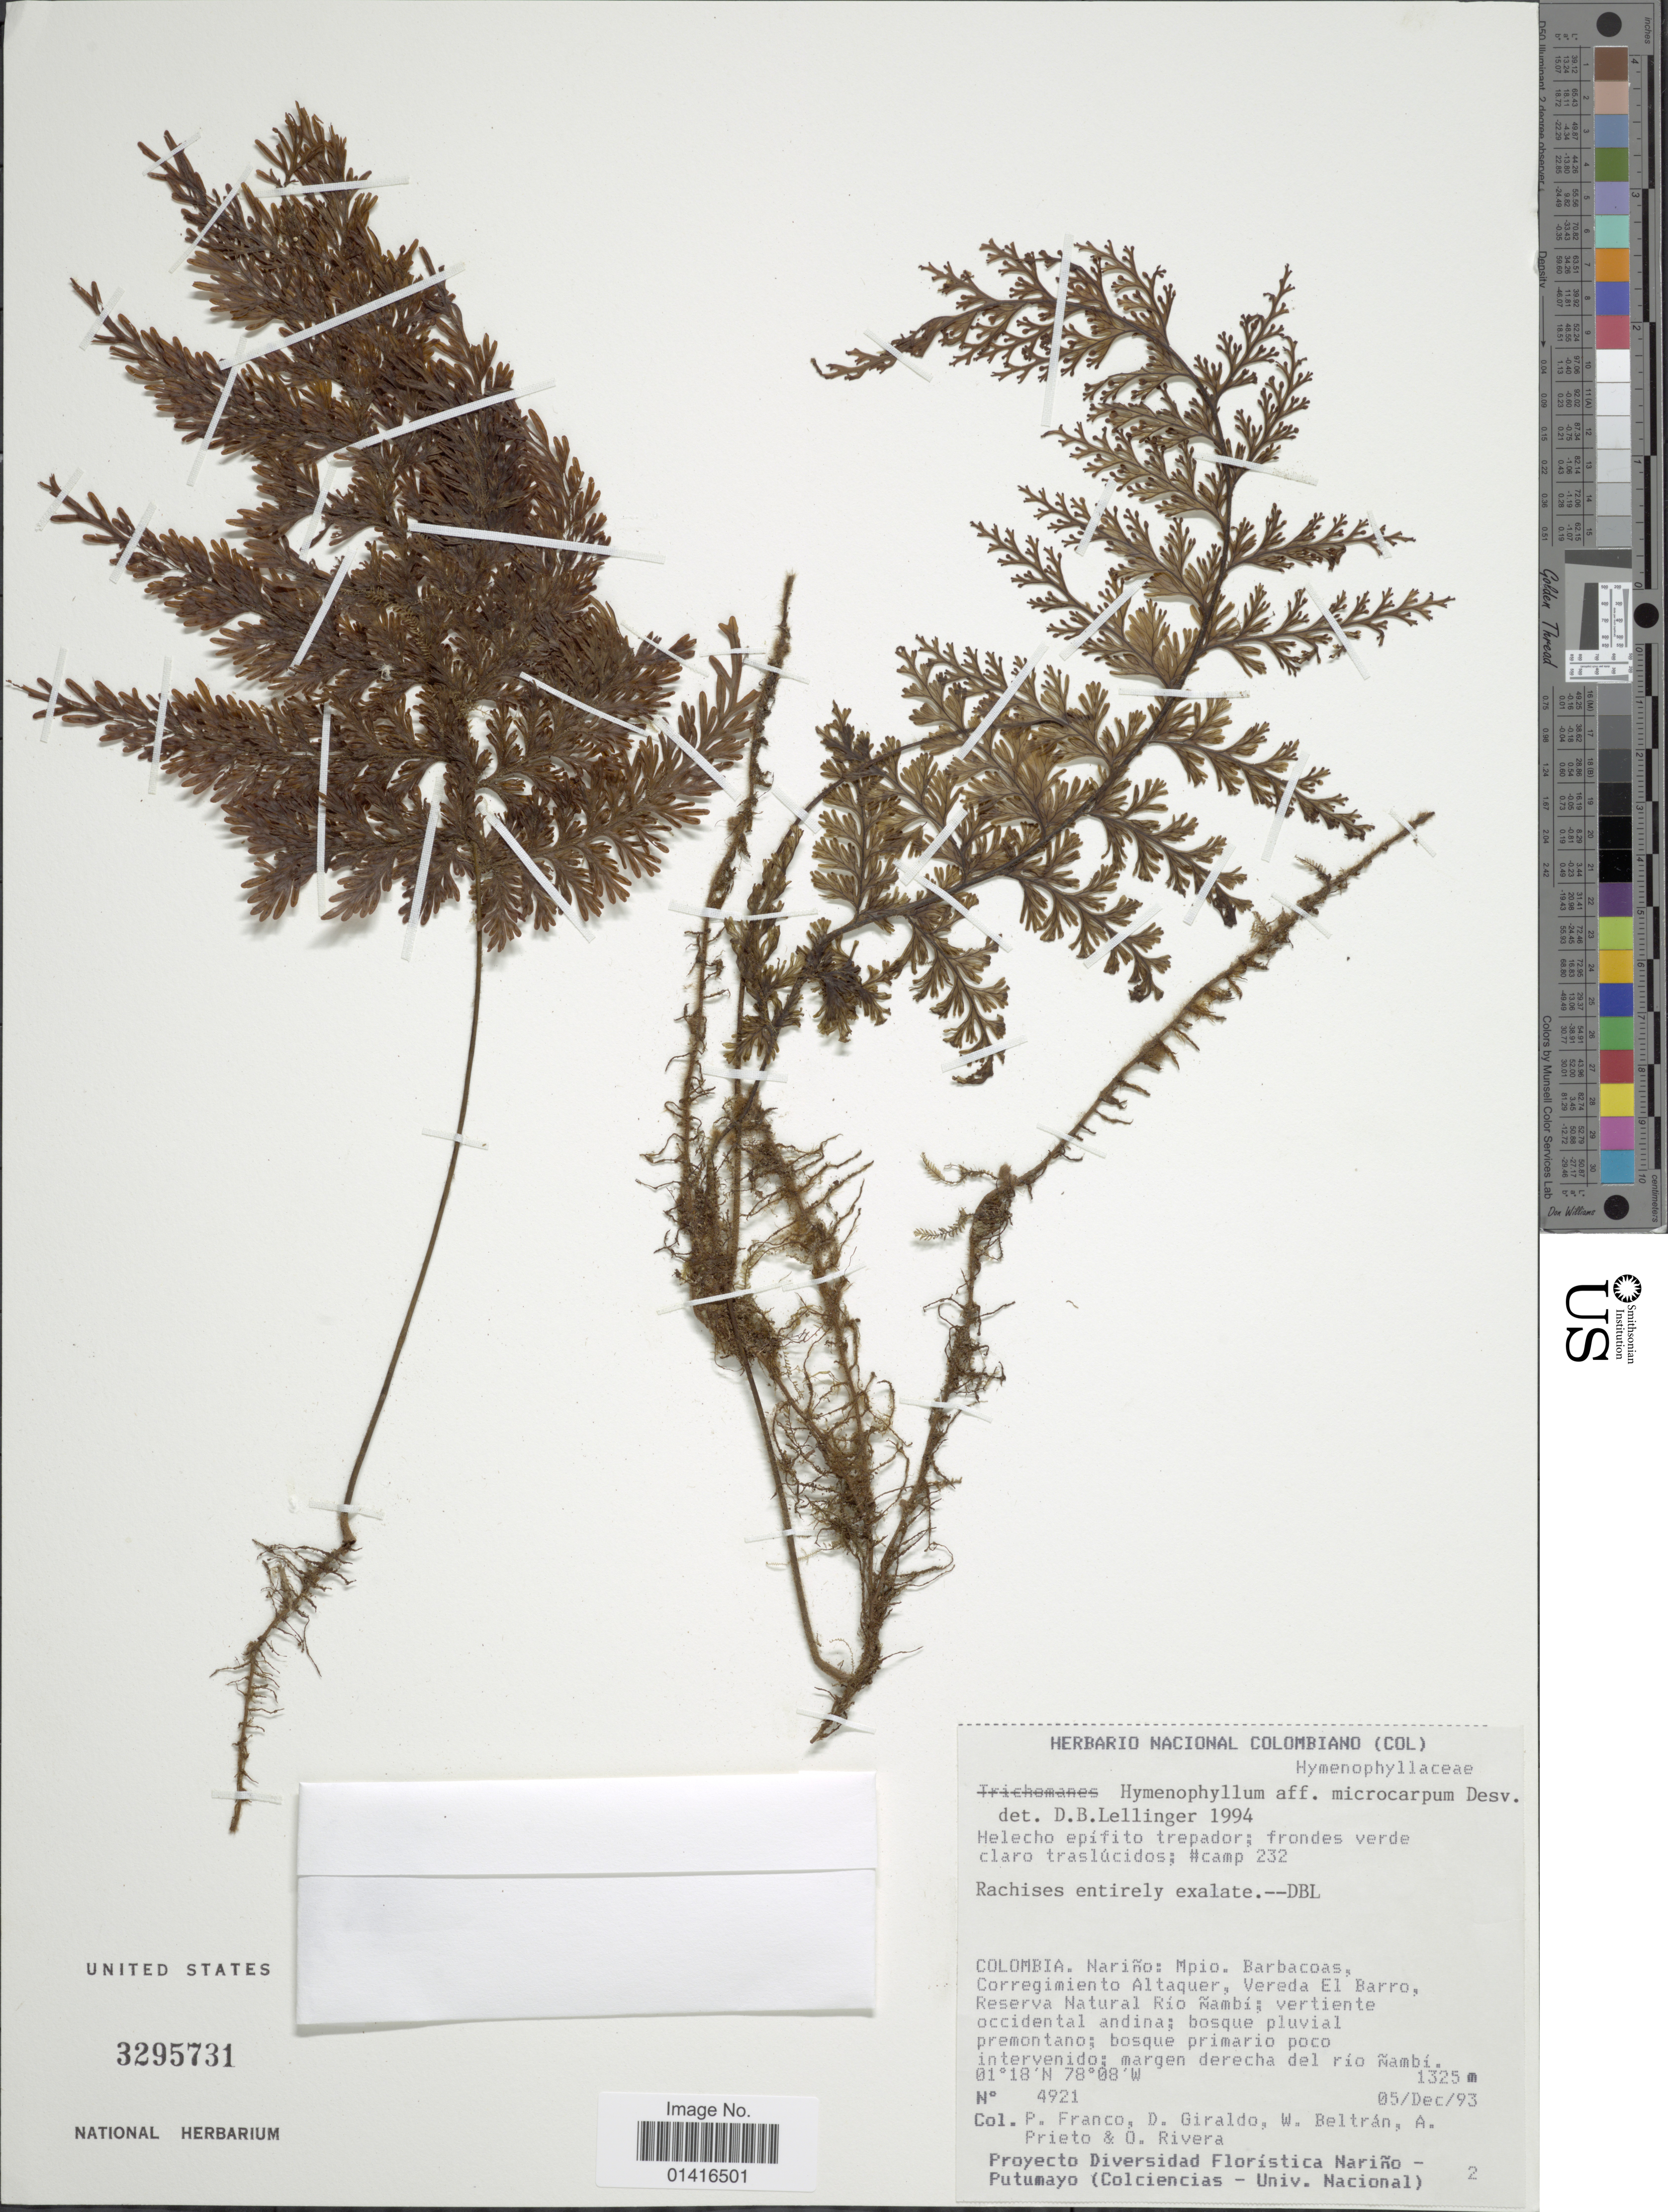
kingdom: Plantae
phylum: Tracheophyta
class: Polypodiopsida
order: Hymenophyllales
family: Hymenophyllaceae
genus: Hymenophyllum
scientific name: Hymenophyllum microcarpum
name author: (Desv.) Lellinger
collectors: P. Franco, D. Giraldo, W. Beltran, A. Prieto & O. Rivera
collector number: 4921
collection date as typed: Transcribed d/m/y: 5/12/93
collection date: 1993-12-07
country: Colombia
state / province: Nariño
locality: Mpio. Barbacoas. Corregimiento Altaquer, Vereda El Barro, Reserva Natural Río Ñambi; vertiente occidental andina.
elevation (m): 1325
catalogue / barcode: US 3295731